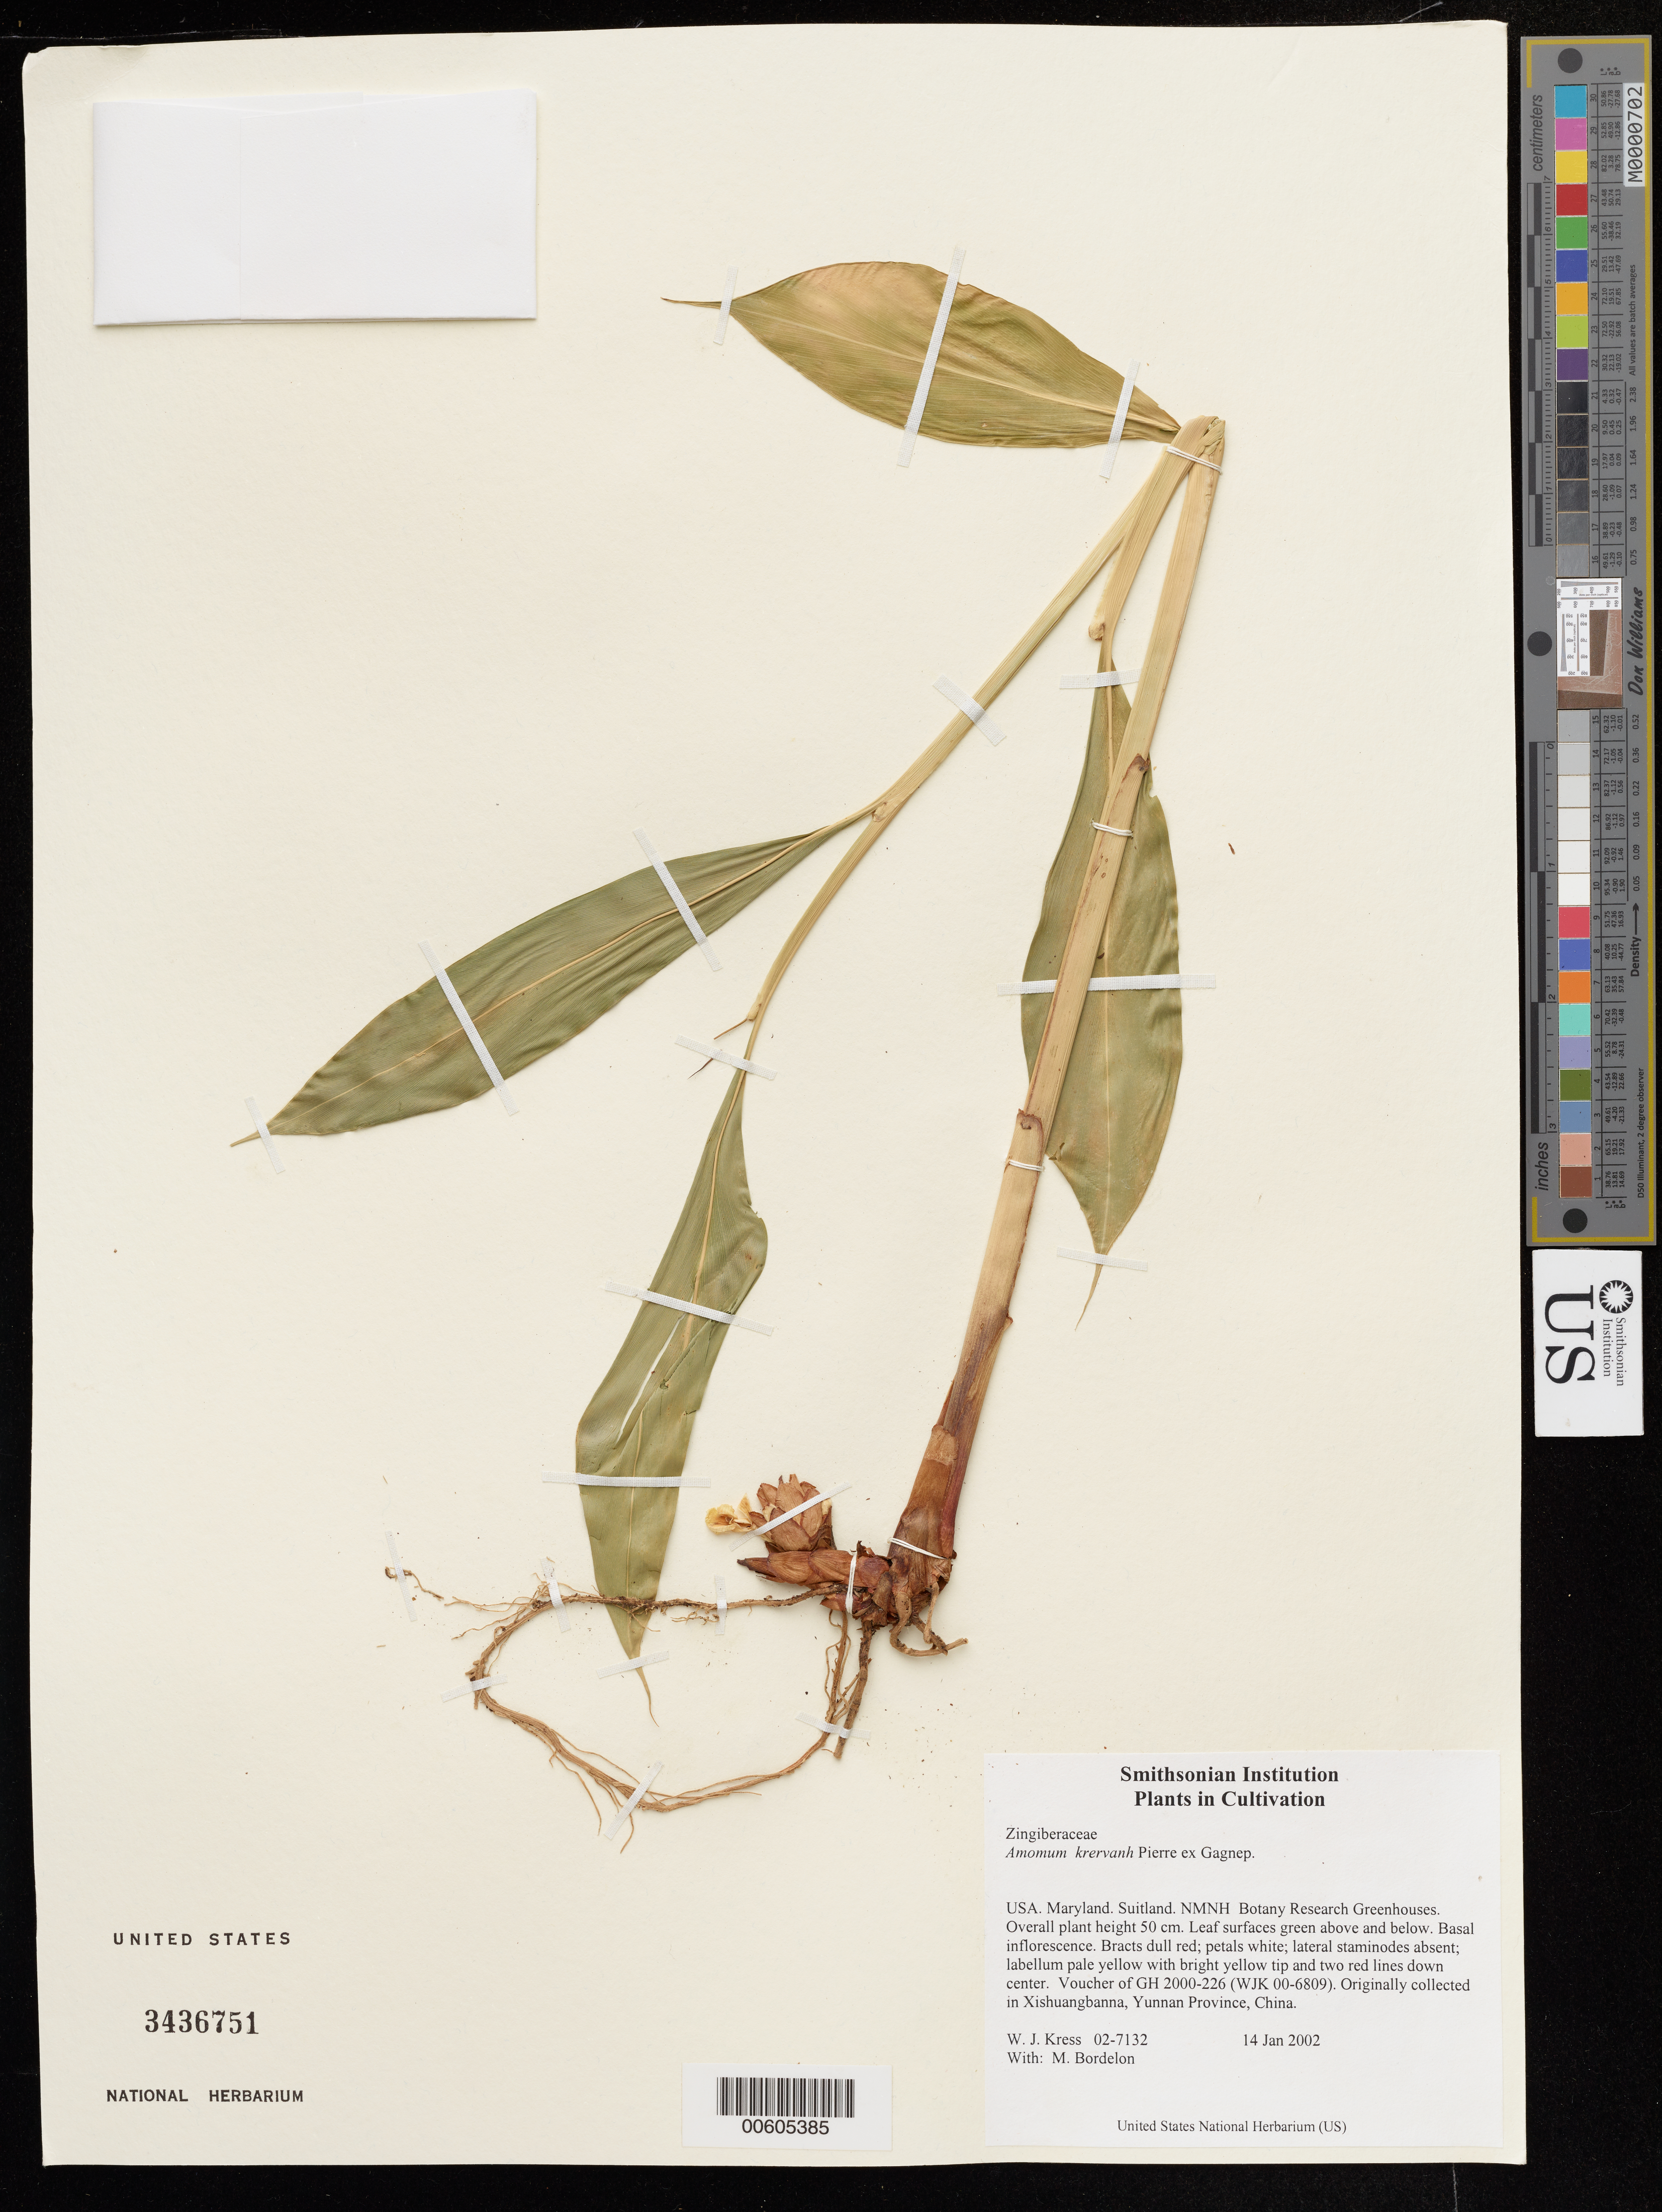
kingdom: Plantae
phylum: Tracheophyta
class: Liliopsida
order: Zingiberales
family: Zingiberaceae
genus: Amomum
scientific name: Amomum krarvanh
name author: Pierre ex Gagnep.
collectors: W. J. Kress & M. Bordelon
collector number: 02-7132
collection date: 2002-01-14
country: United States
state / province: Maryland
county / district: Prince George's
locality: NMNH Botany Research Greenhouses. Suitland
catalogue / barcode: US 3436751